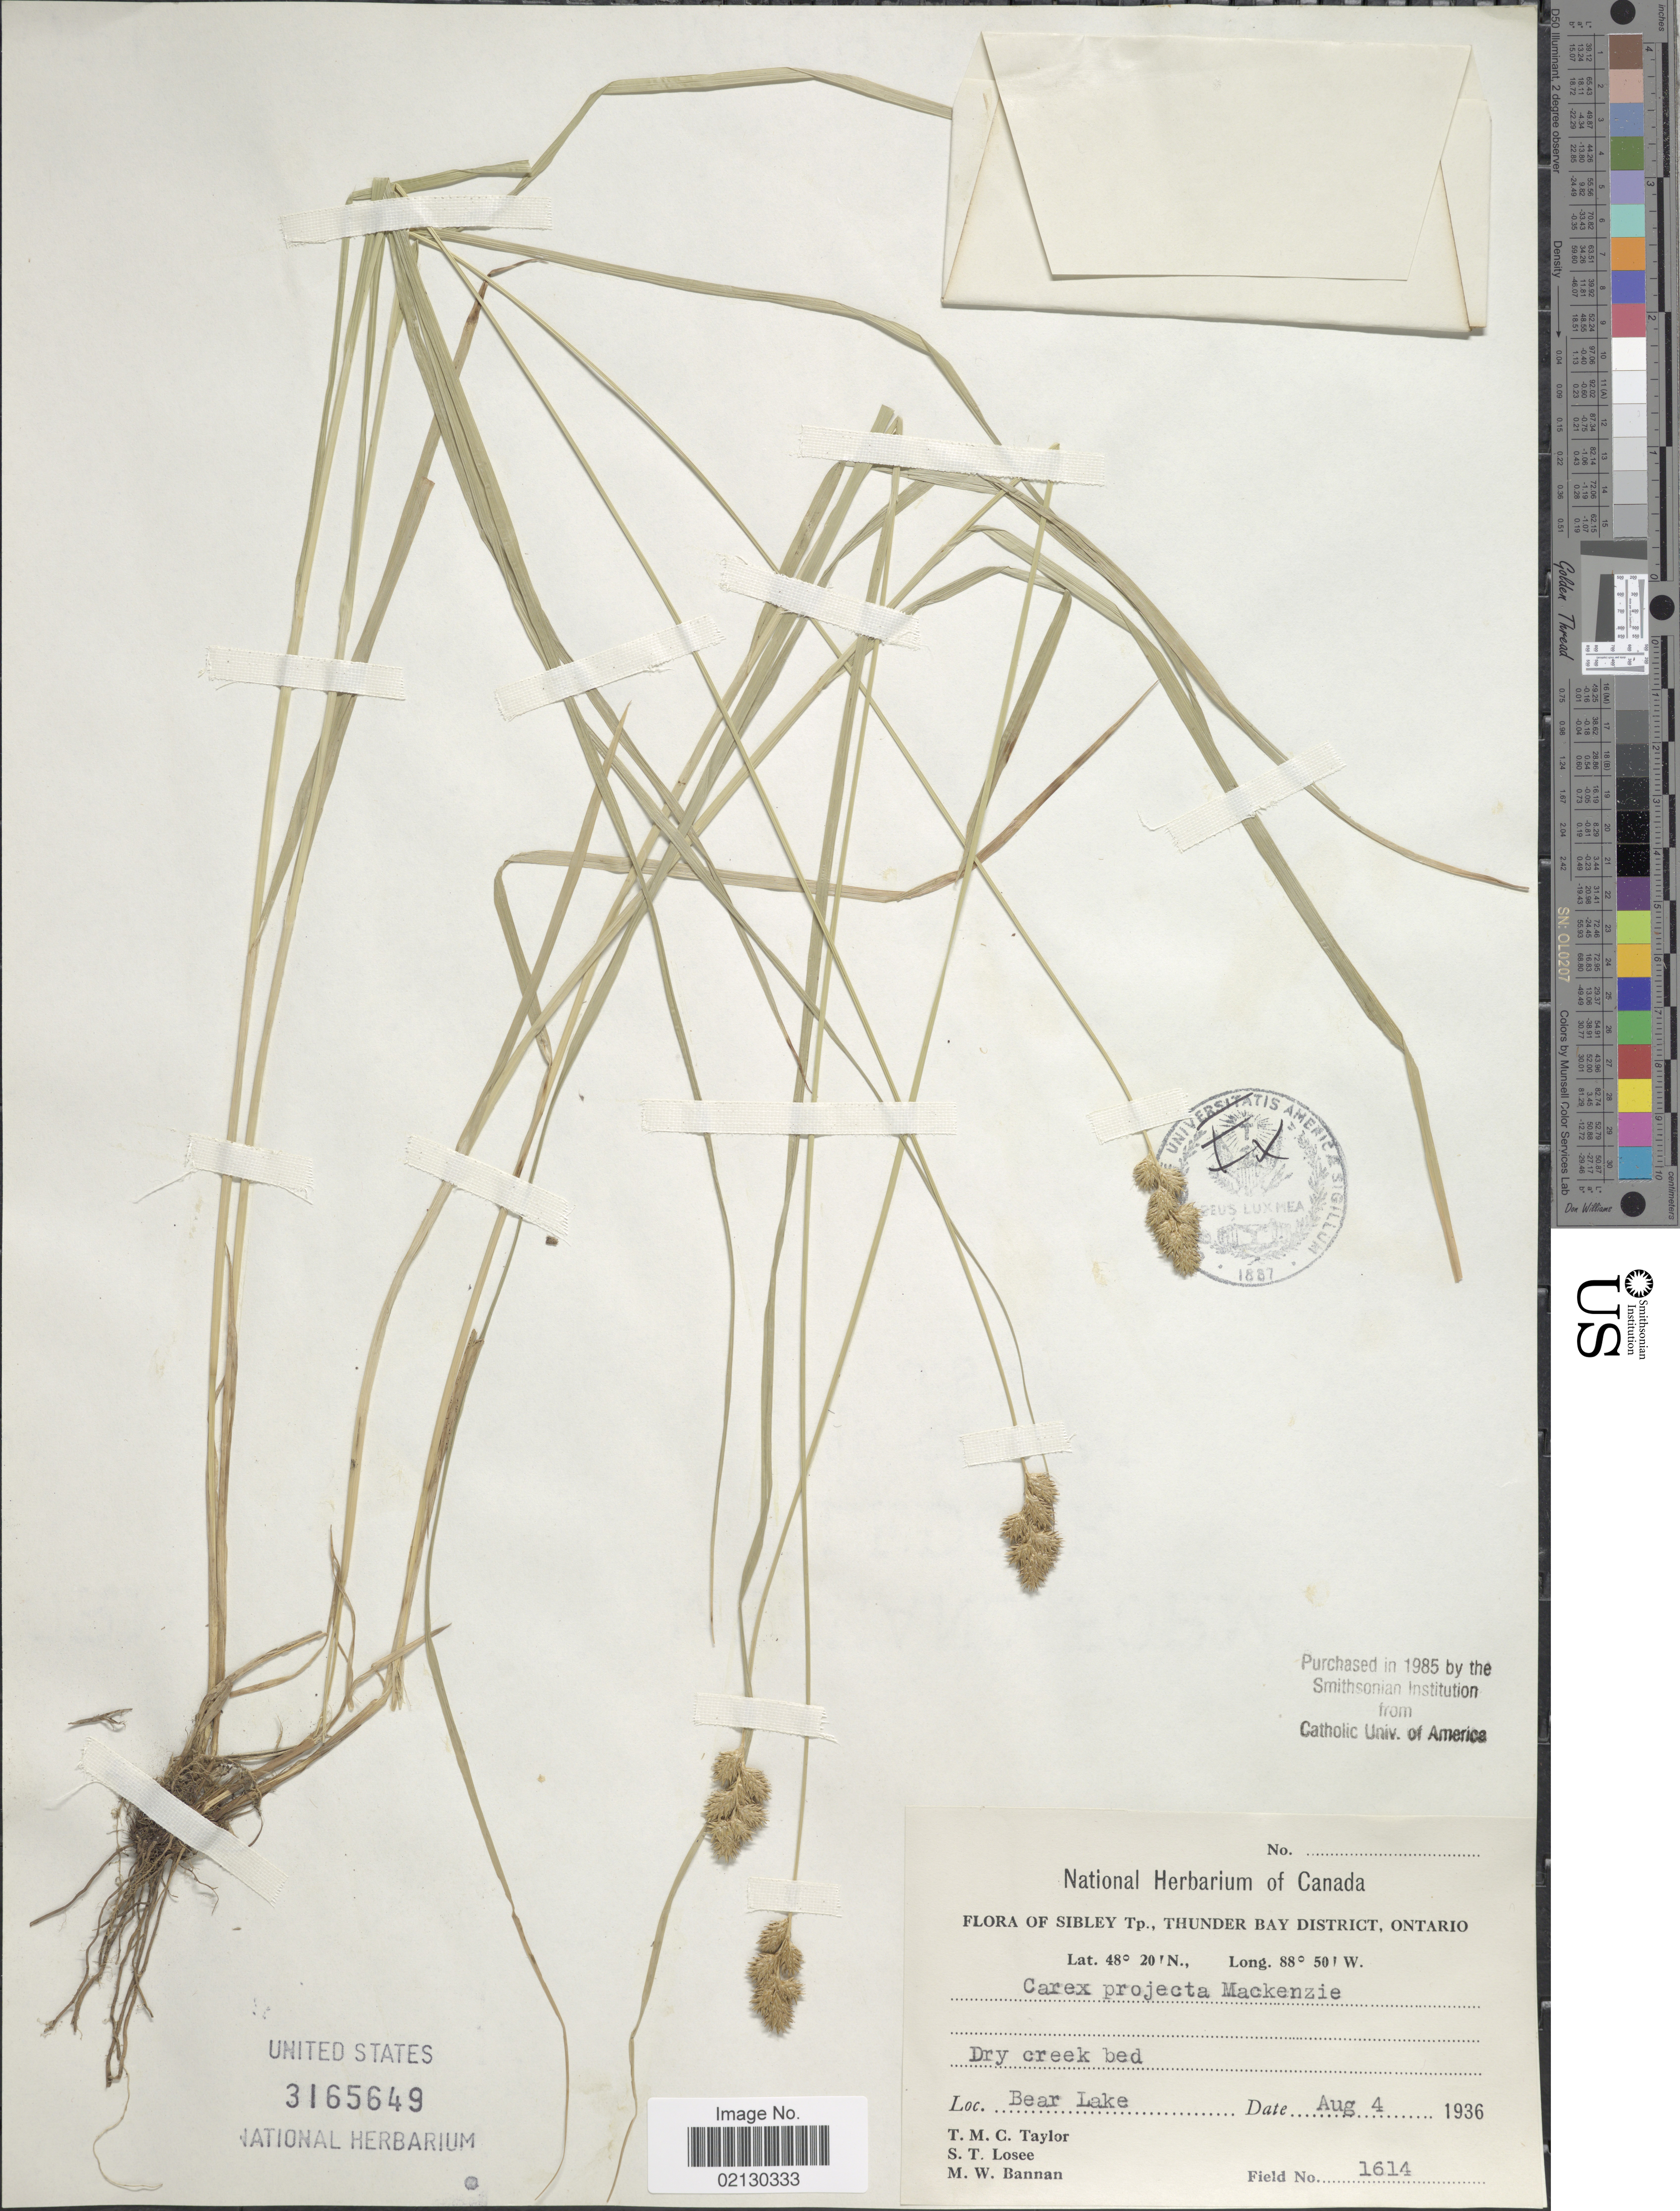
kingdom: Plantae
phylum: Tracheophyta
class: Liliopsida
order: Poales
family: Cyperaceae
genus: Carex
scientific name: Carex projecta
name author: Mack.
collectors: T. M. C. Taylor, S. Losee & M. Bannan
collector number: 1614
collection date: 1936-08-04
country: Canada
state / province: Ontario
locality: Sibley Tp., Thunder Bay District. Bear Lake.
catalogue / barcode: US 3165649